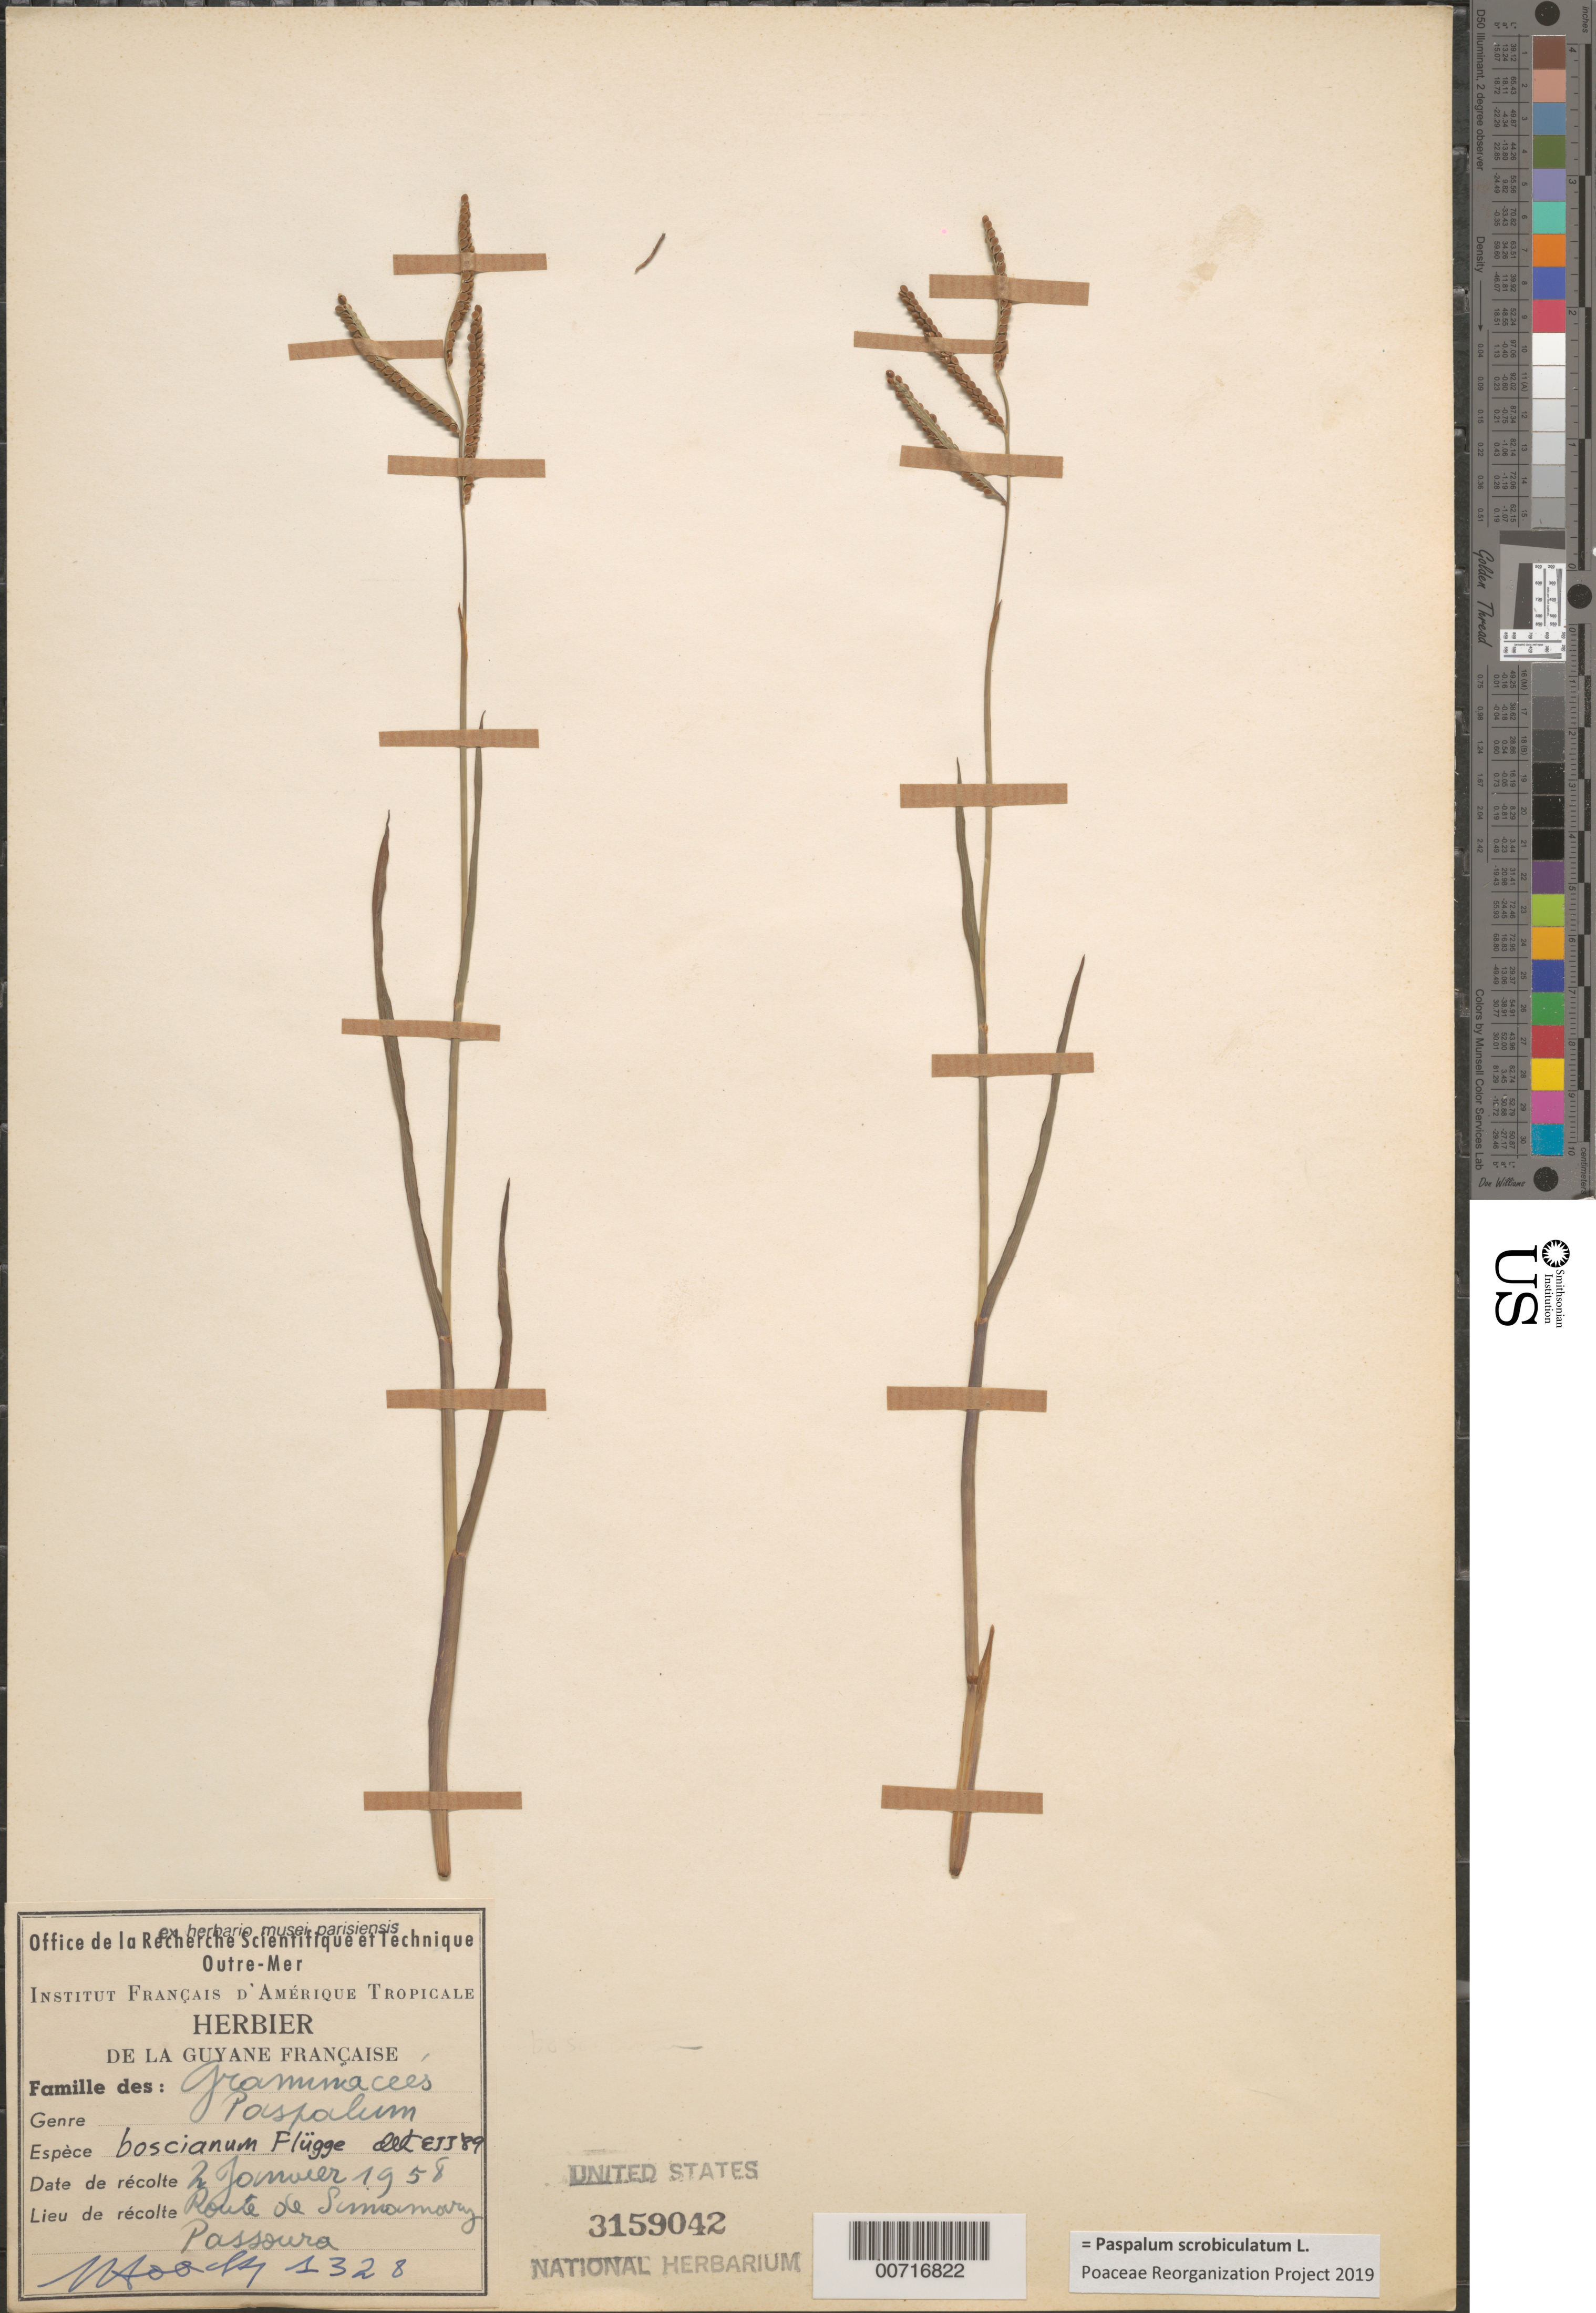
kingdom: Plantae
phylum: Tracheophyta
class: Liliopsida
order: Poales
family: Poaceae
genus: Paspalum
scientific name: Paspalum scrobiculatum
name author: L.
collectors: J. Hoock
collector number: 1328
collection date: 1958-01-02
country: French Guiana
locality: Guyane Française. Route de Sinnamary. Passoura.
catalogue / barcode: US 3159042